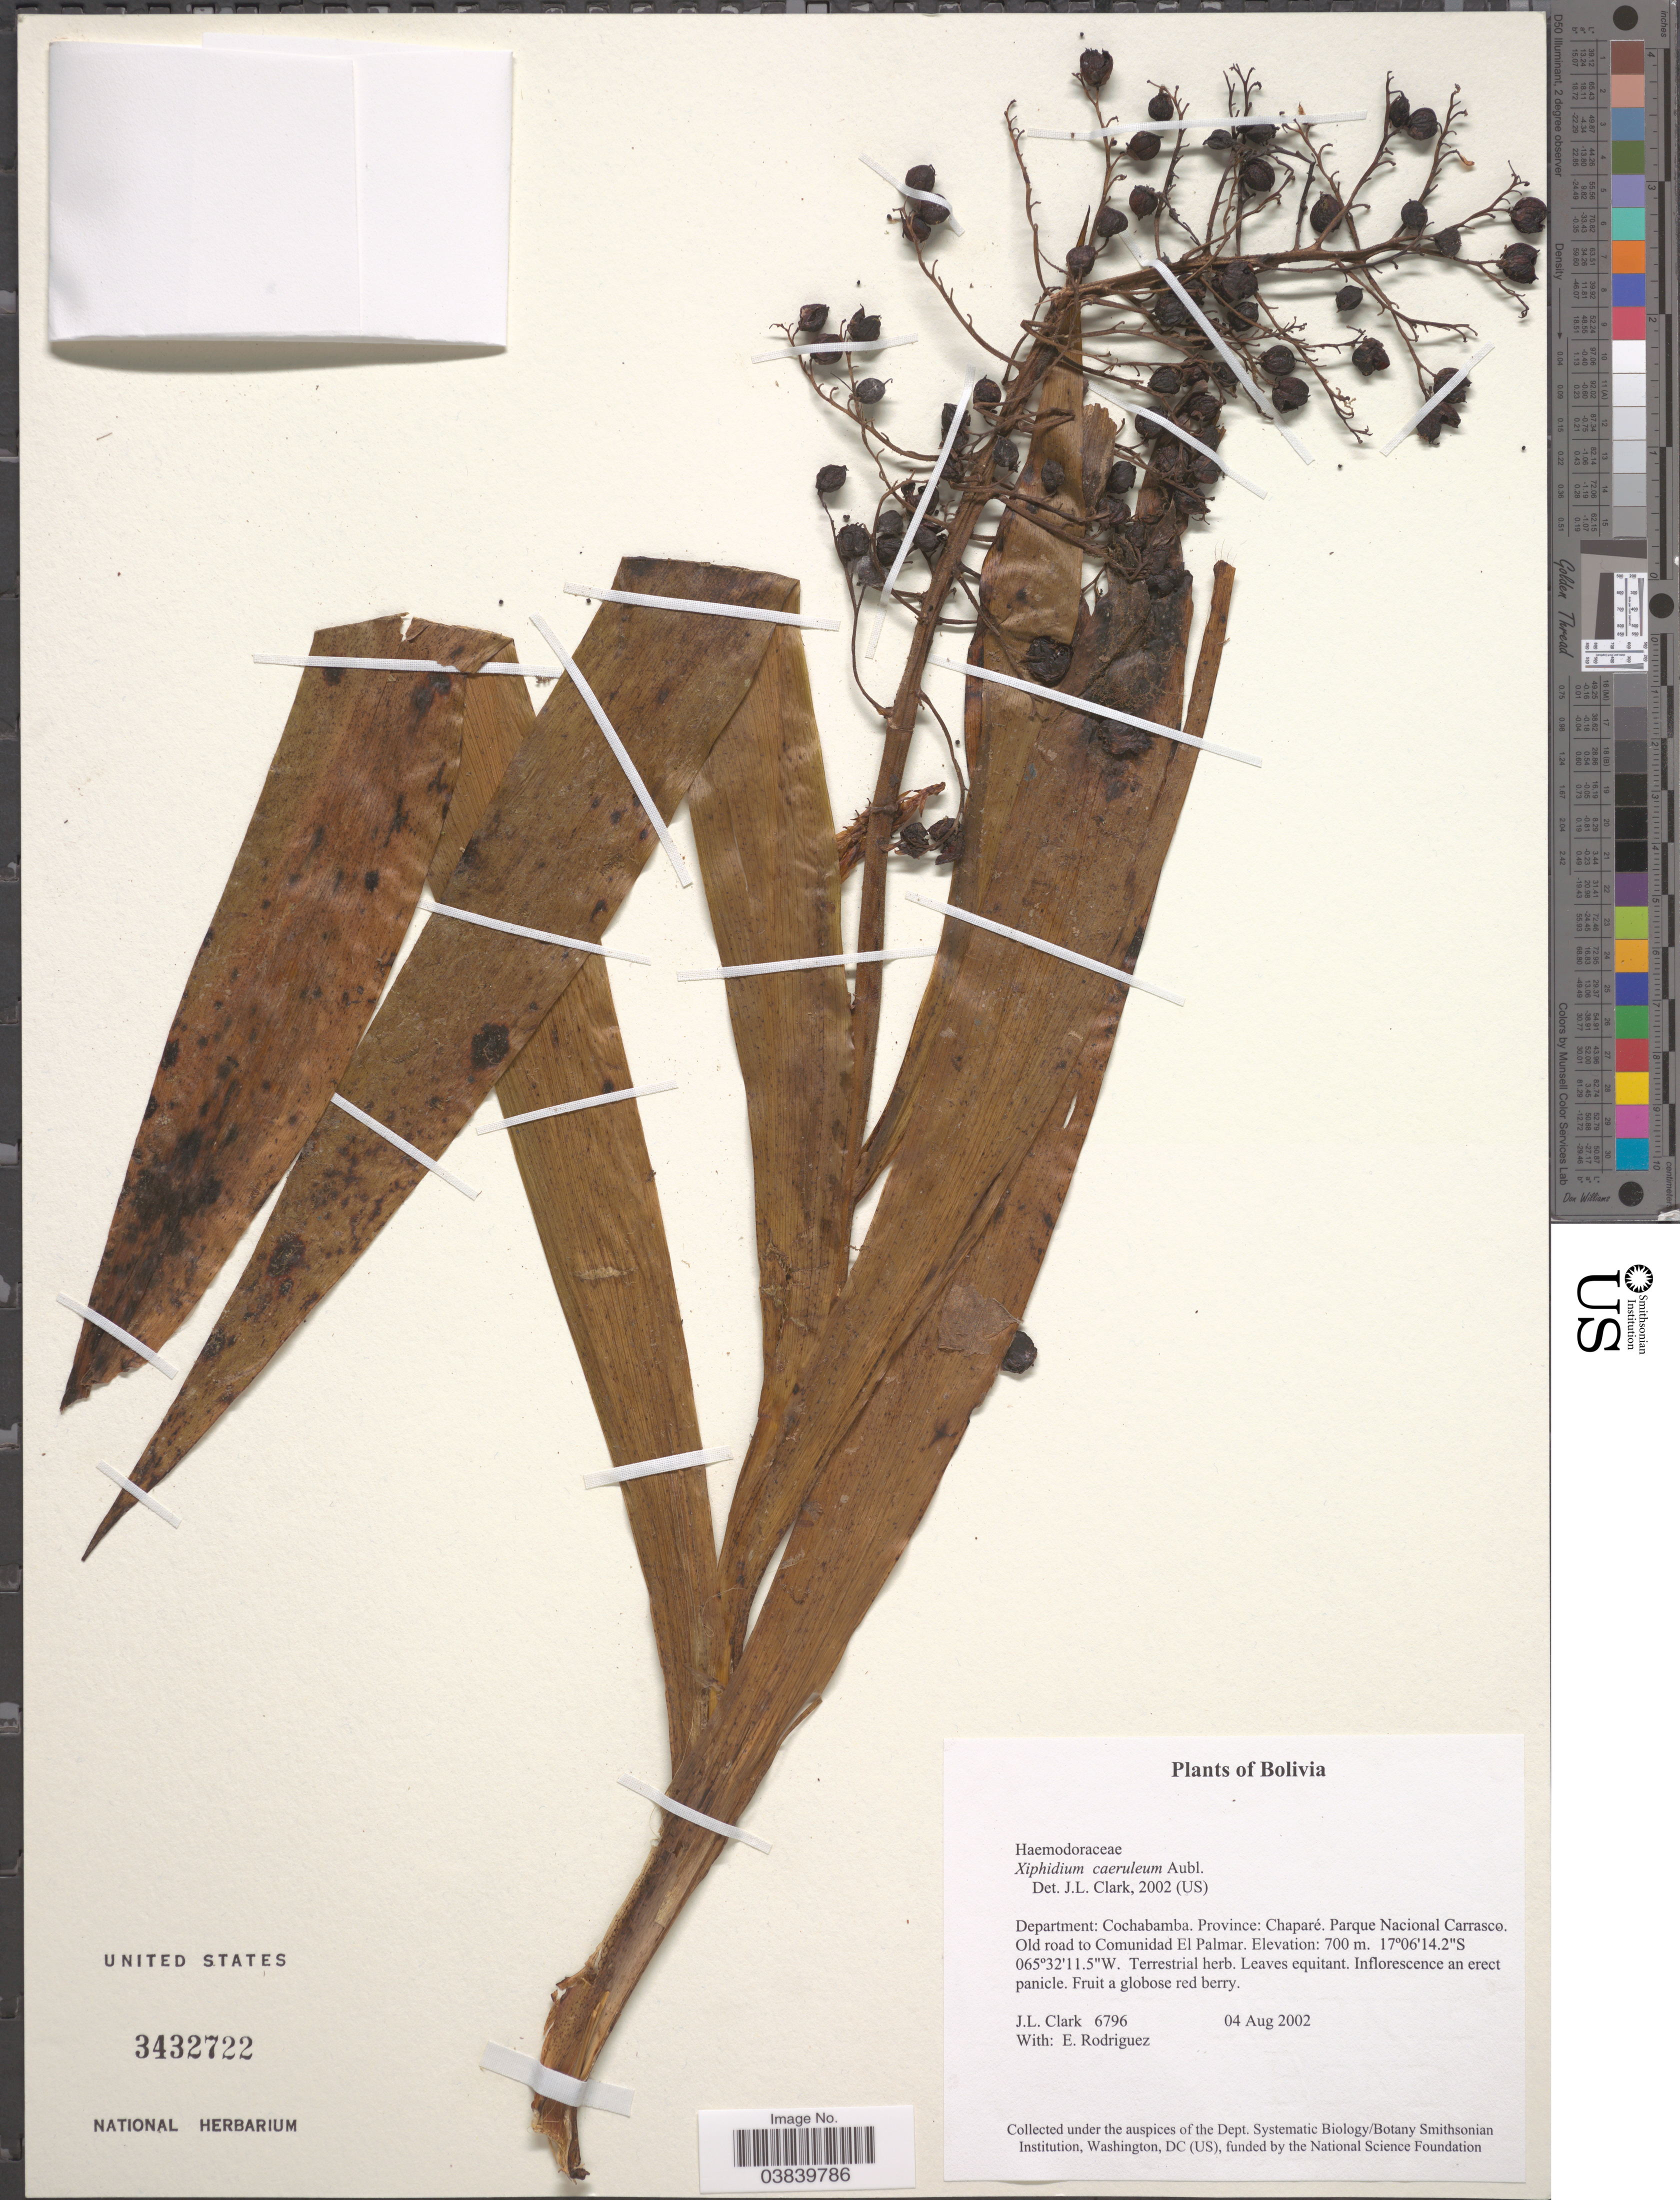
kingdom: Plantae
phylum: Tracheophyta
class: Liliopsida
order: Commelinales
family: Haemodoraceae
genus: Xiphidium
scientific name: Xiphidium caeruleum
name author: Aubl.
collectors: J. L. Clark & E. Rodriguez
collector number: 6796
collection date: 2002-08-04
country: Bolivia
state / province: Cochabamba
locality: Department: Cochabamba. Province: Chaparé. Parque Nacional Carrasco. Old road to Comunidad El Palmar.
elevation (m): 700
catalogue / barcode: US 3432722